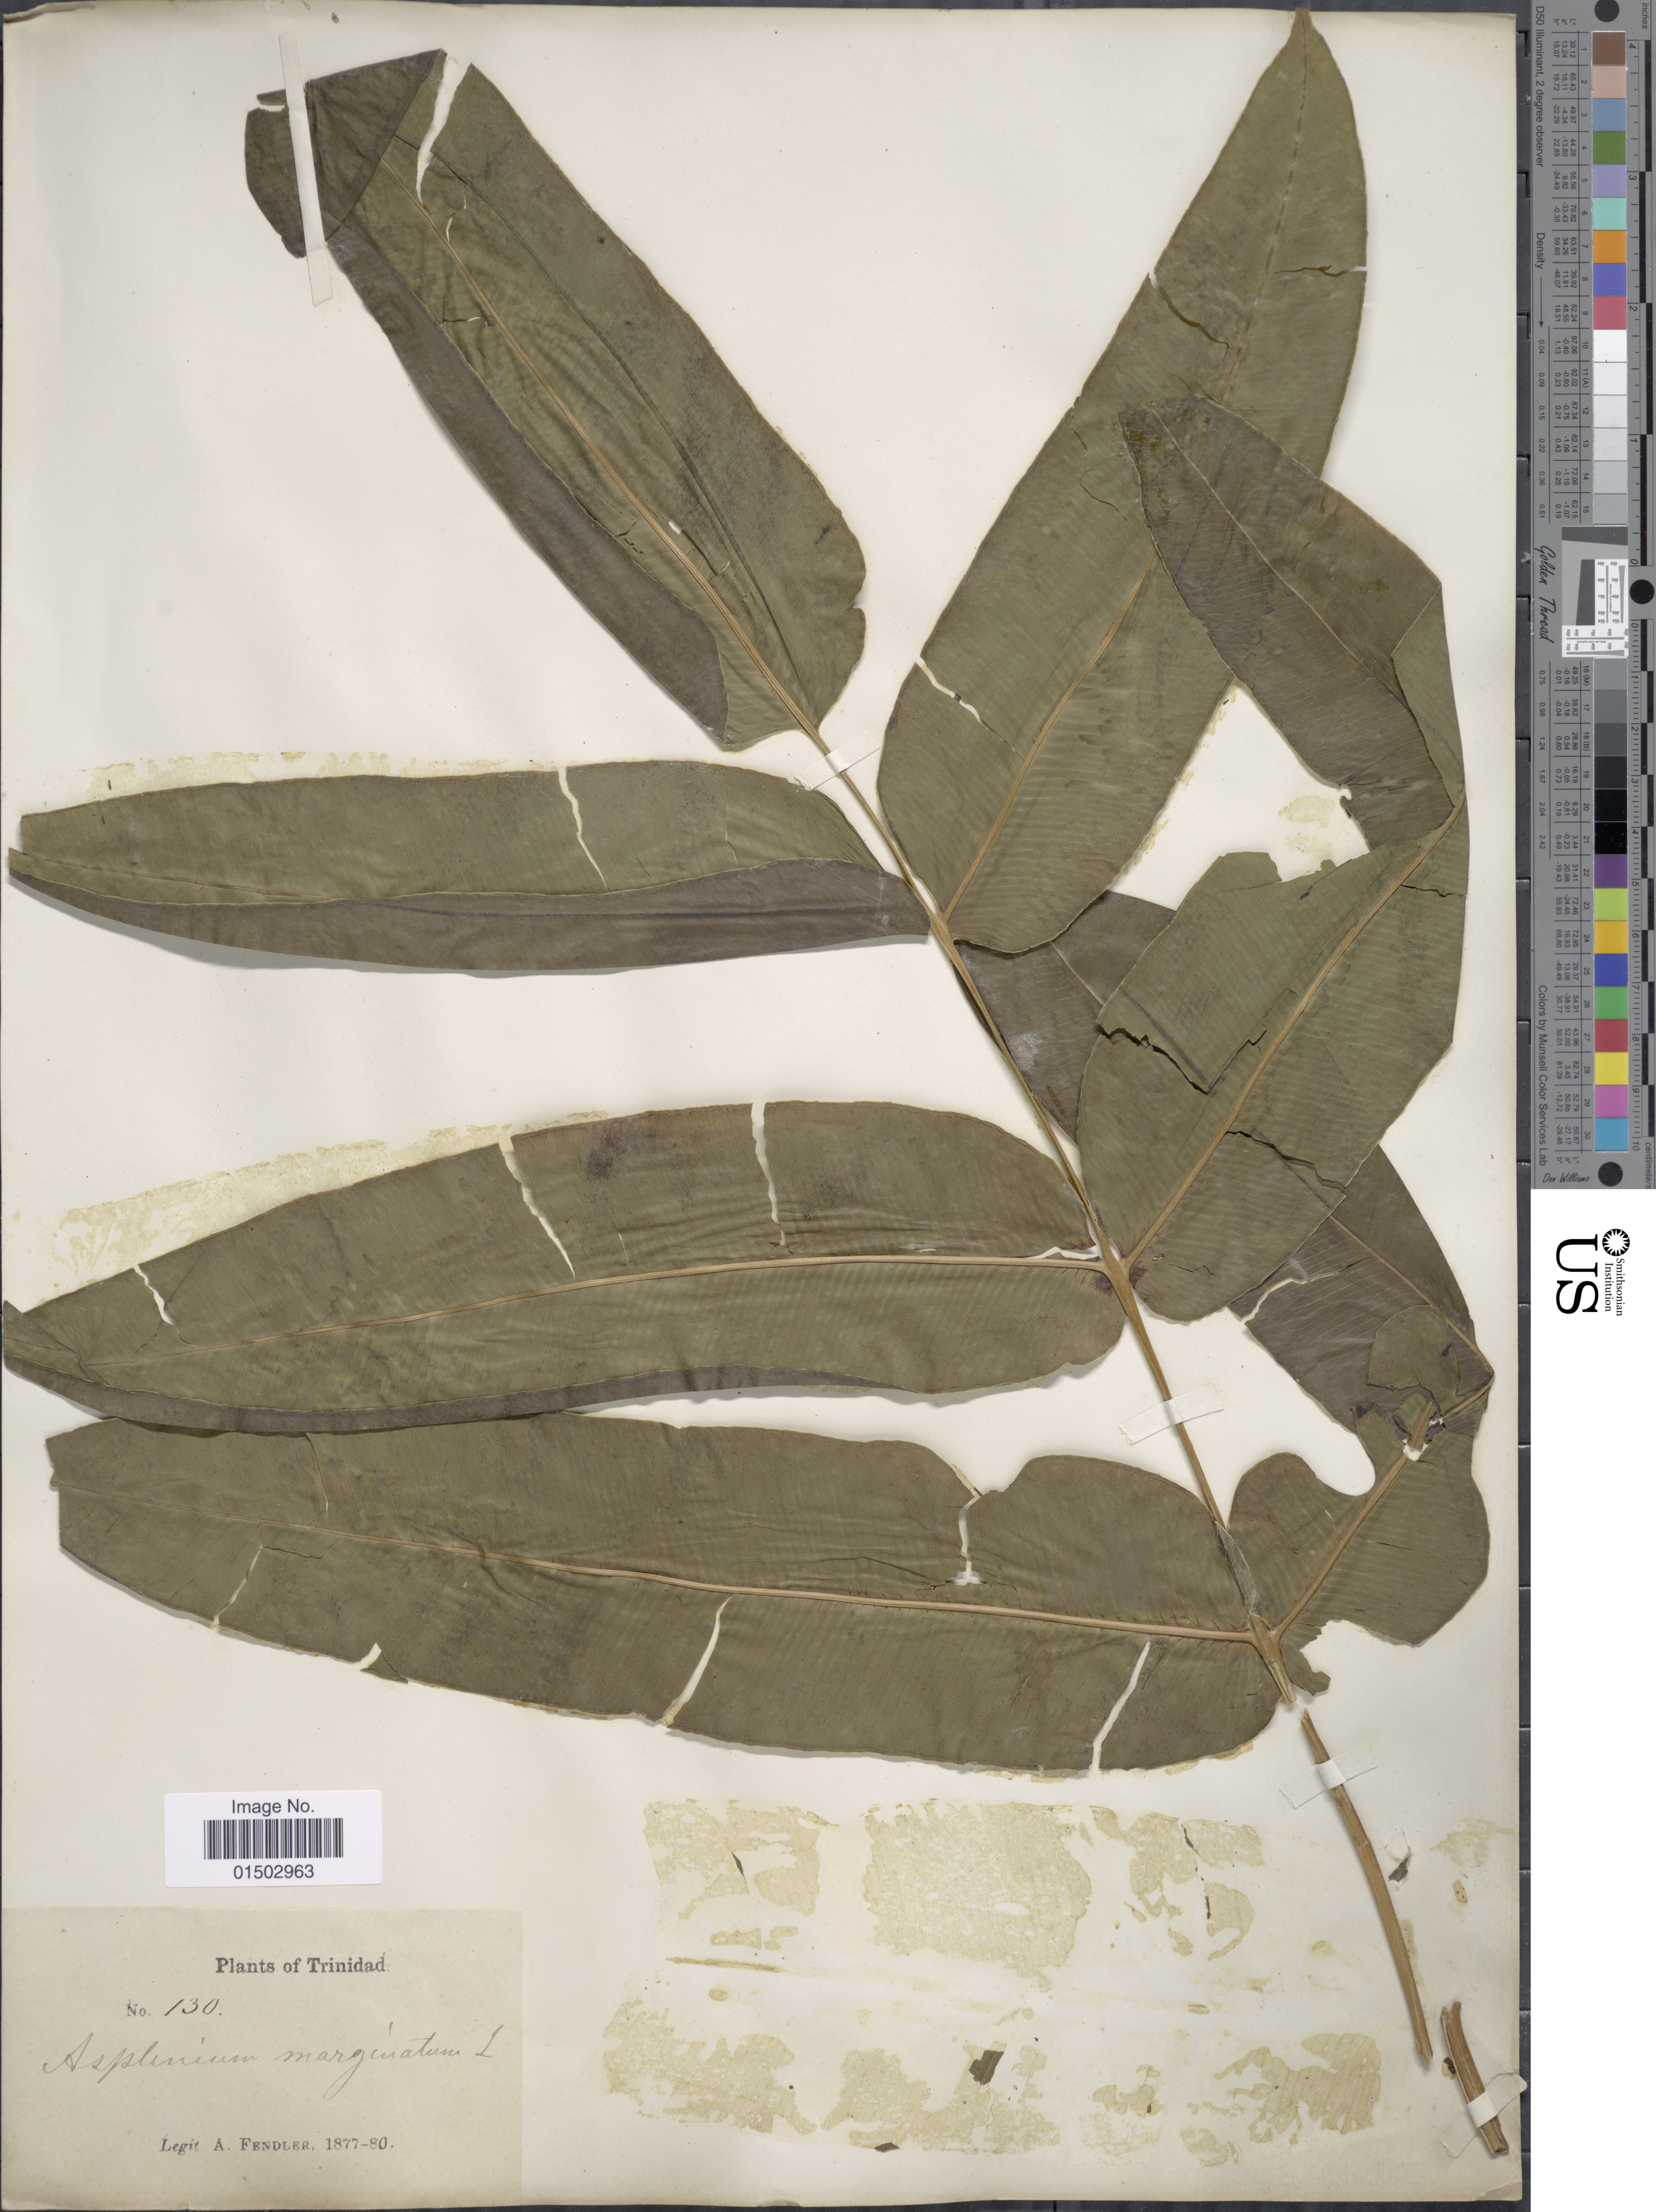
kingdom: Plantae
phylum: Tracheophyta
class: Polypodiopsida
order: Polypodiales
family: Hemidictyaceae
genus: Hemidictyum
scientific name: Hemidictyum marginatum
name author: (L.) C. Presl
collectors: A. Fendler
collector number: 130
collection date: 1877/1880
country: Trinidad and Tobago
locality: Trinidad.